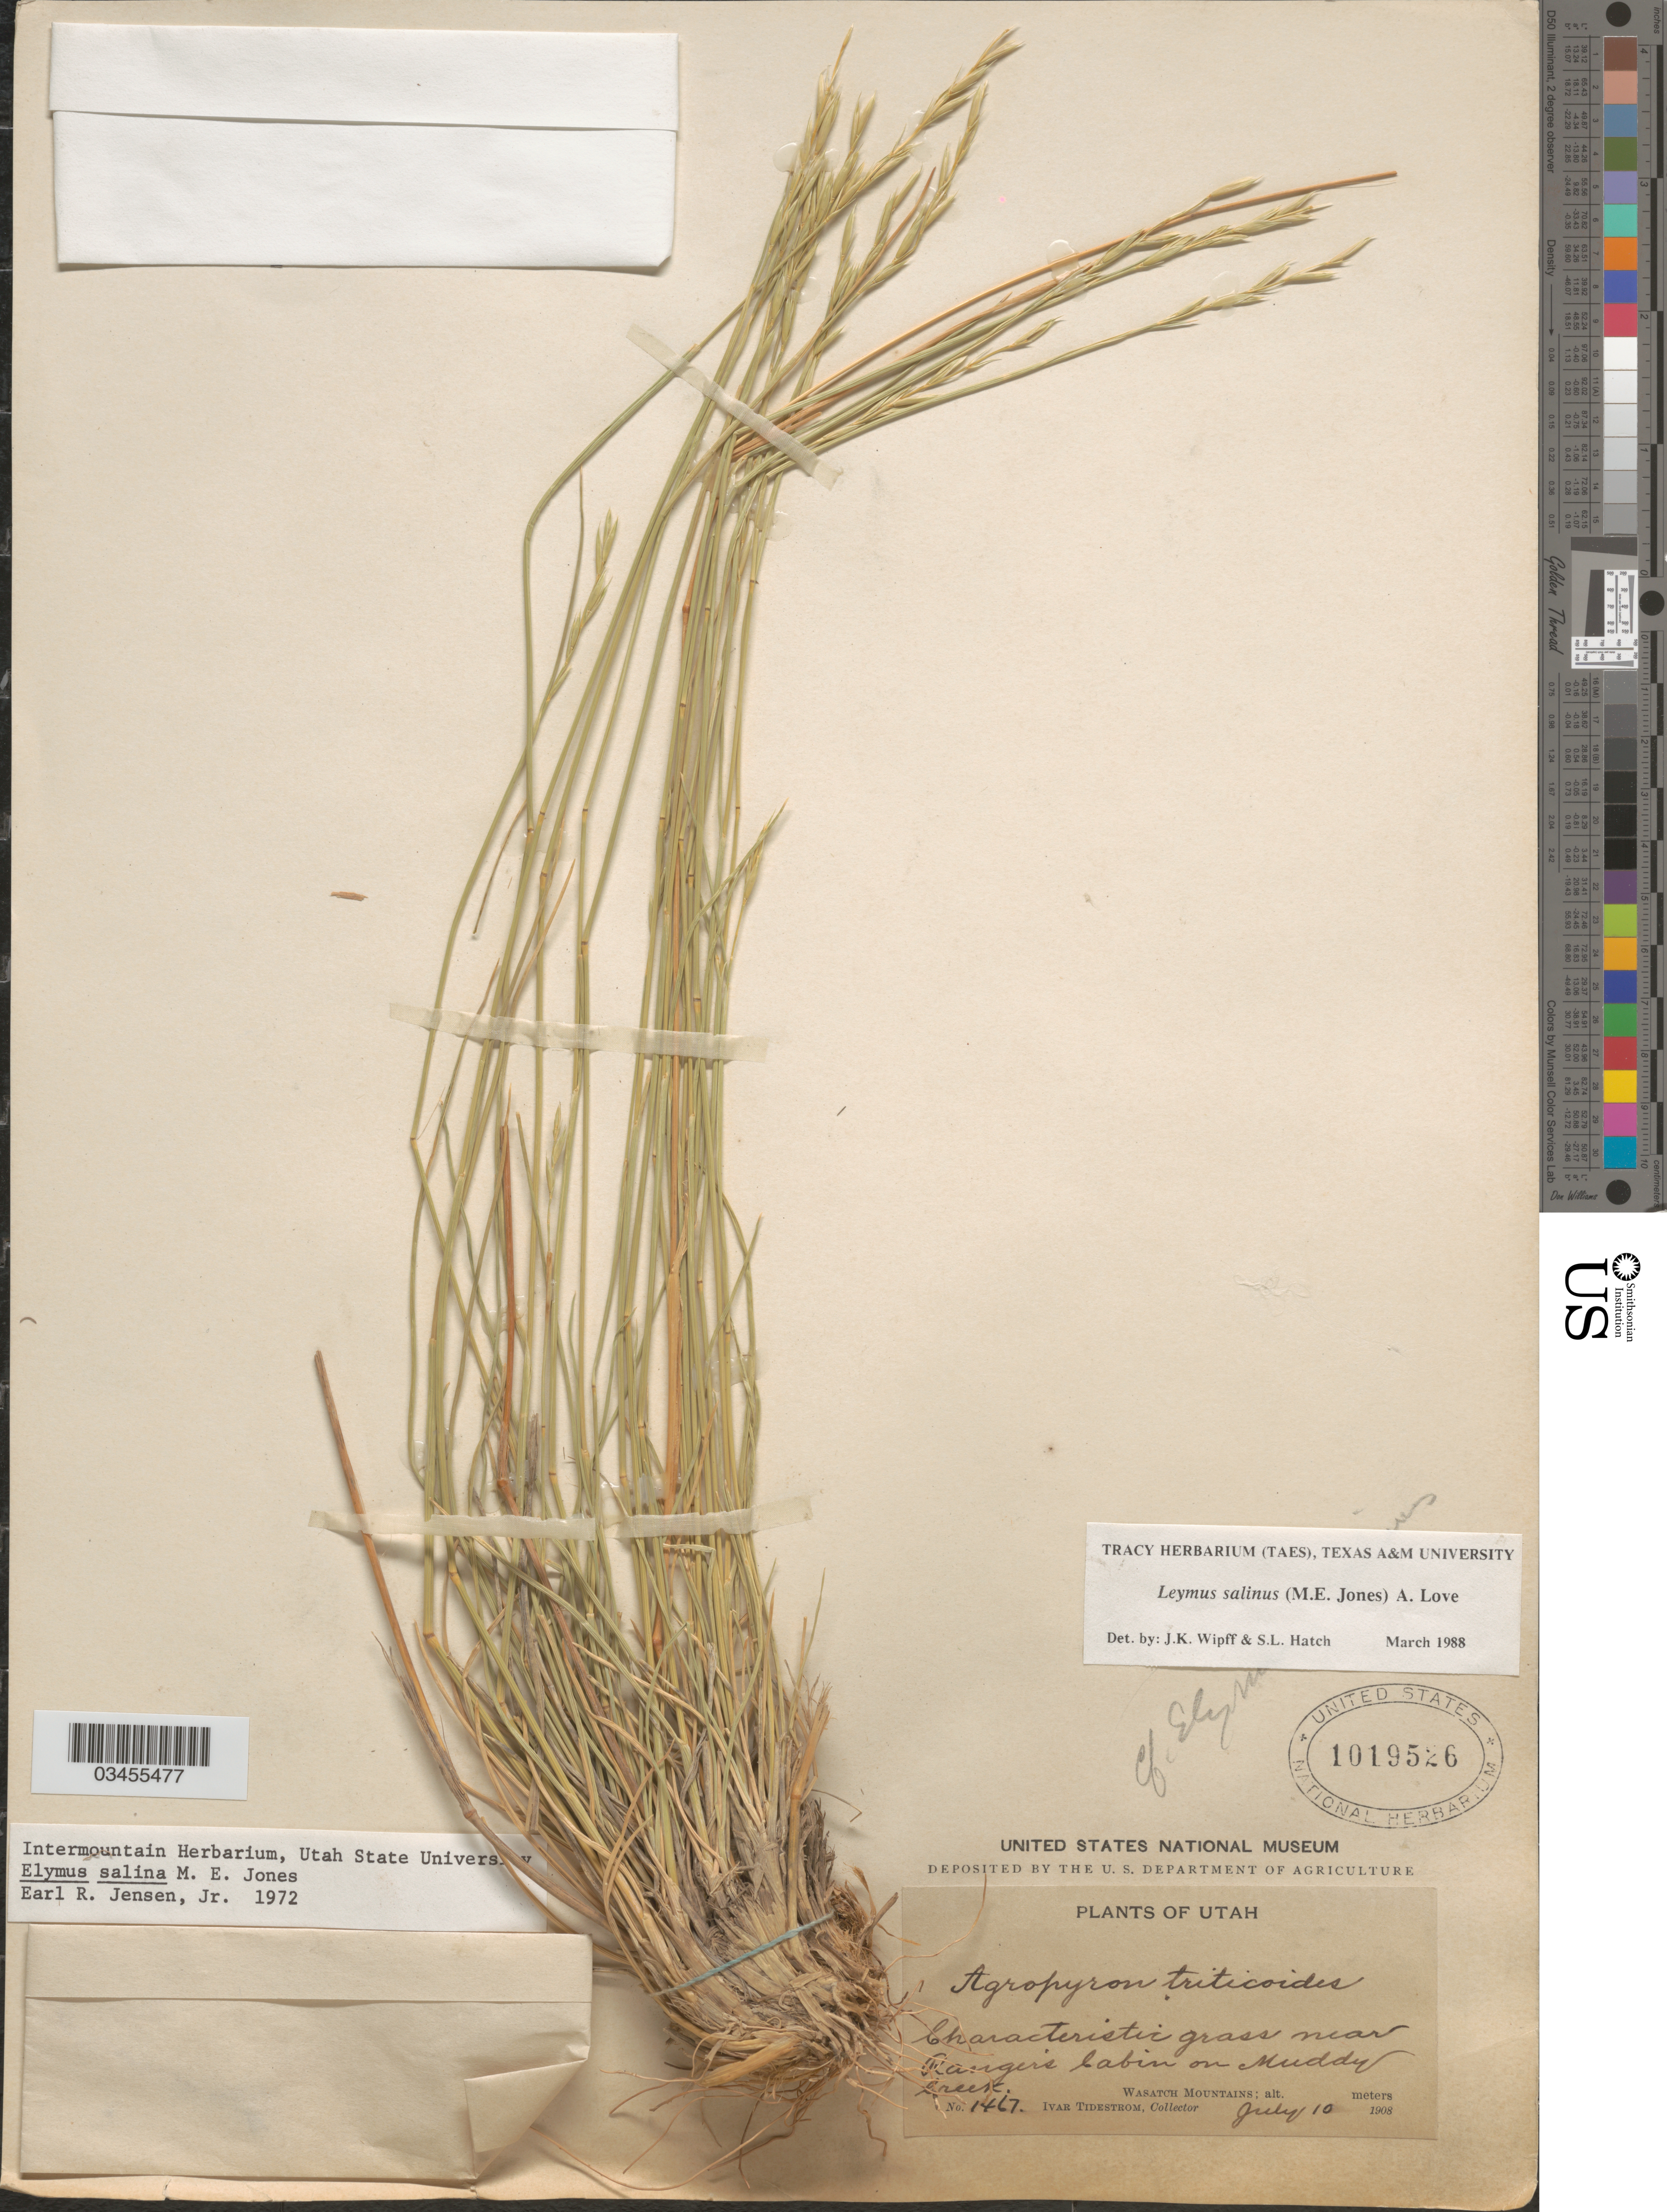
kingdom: Plantae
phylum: Tracheophyta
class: Liliopsida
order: Poales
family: Poaceae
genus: Leymus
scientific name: Leymus salina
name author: (M.E. Jones) Á. Löve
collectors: I. F. Tidestrom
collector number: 1467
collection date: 1908-07-10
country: United States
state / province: Utah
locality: Characteristic grass near Ranger's Cabin on Muddy Creek. Wasatch Mountains.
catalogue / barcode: US 1019526